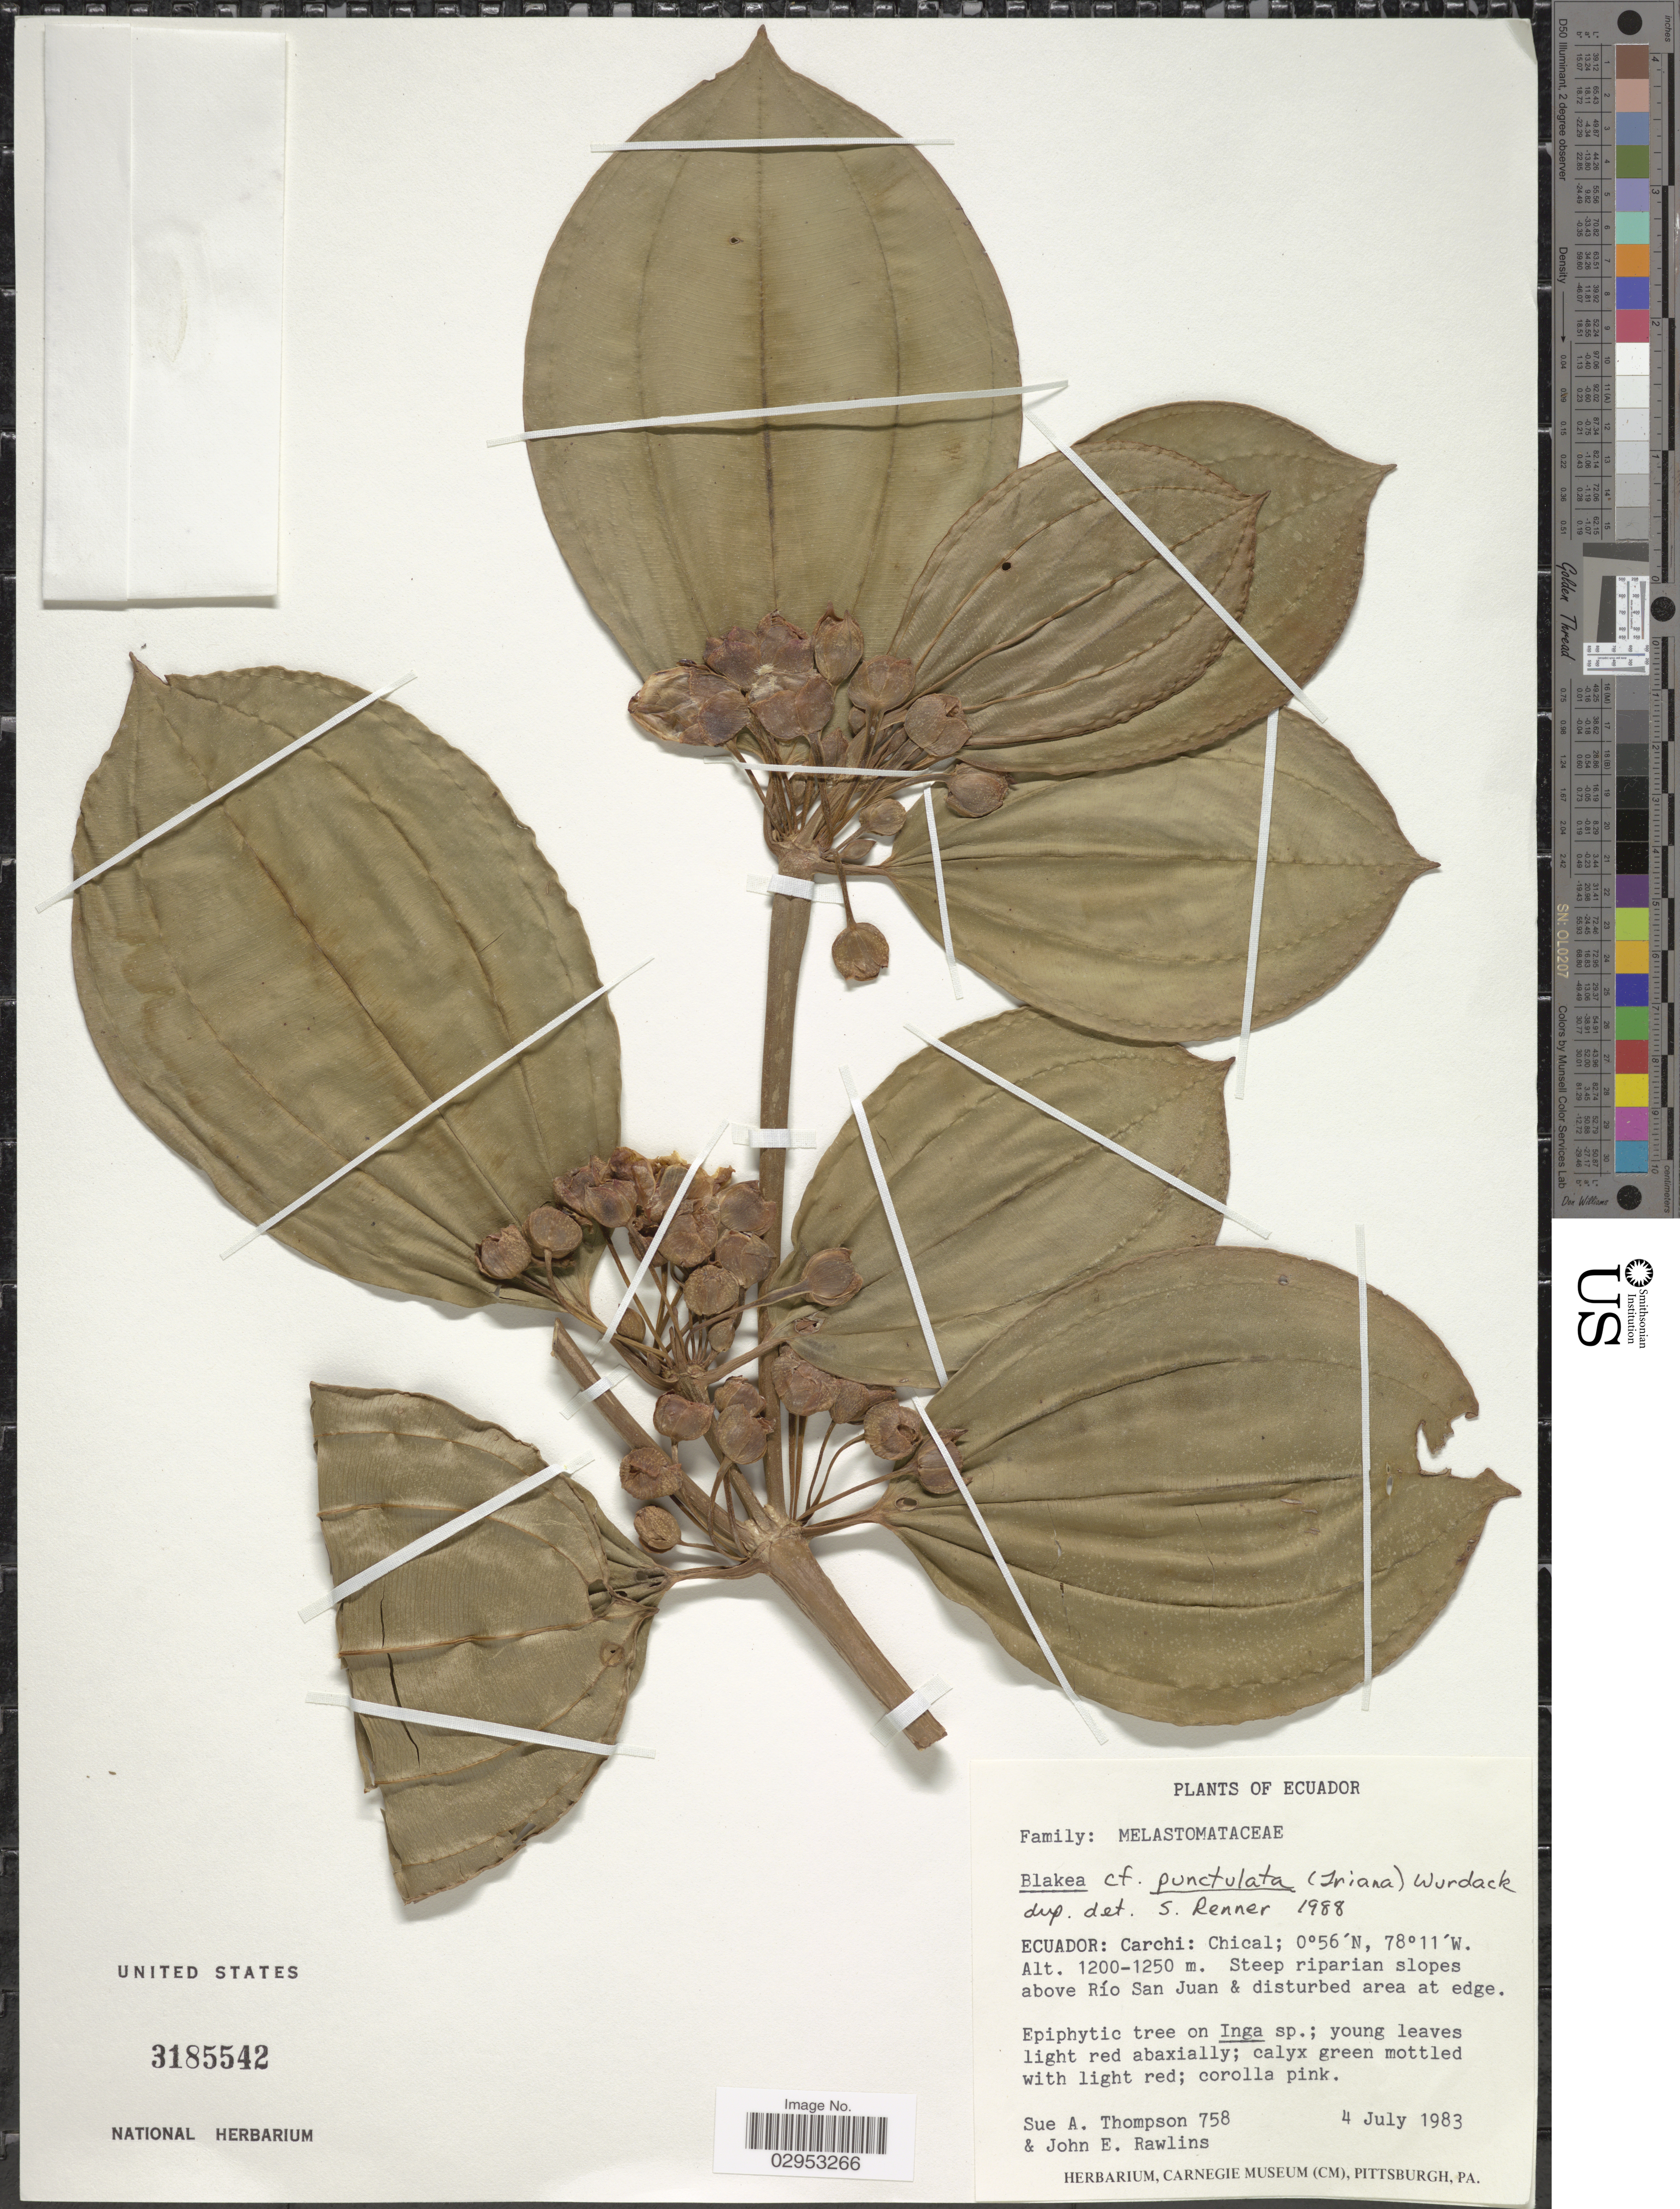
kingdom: Plantae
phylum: Tracheophyta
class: Magnoliopsida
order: Myrtales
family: Melastomataceae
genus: Blakea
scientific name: Blakea punctulata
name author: (Triana) Wurdack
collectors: S. A. Thompson & J. Rawlins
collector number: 758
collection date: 1983-07-04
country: Ecuador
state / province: Carchi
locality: Chical. Above Río San Juan & disturbed area at edge.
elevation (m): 1200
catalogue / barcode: US 3185542